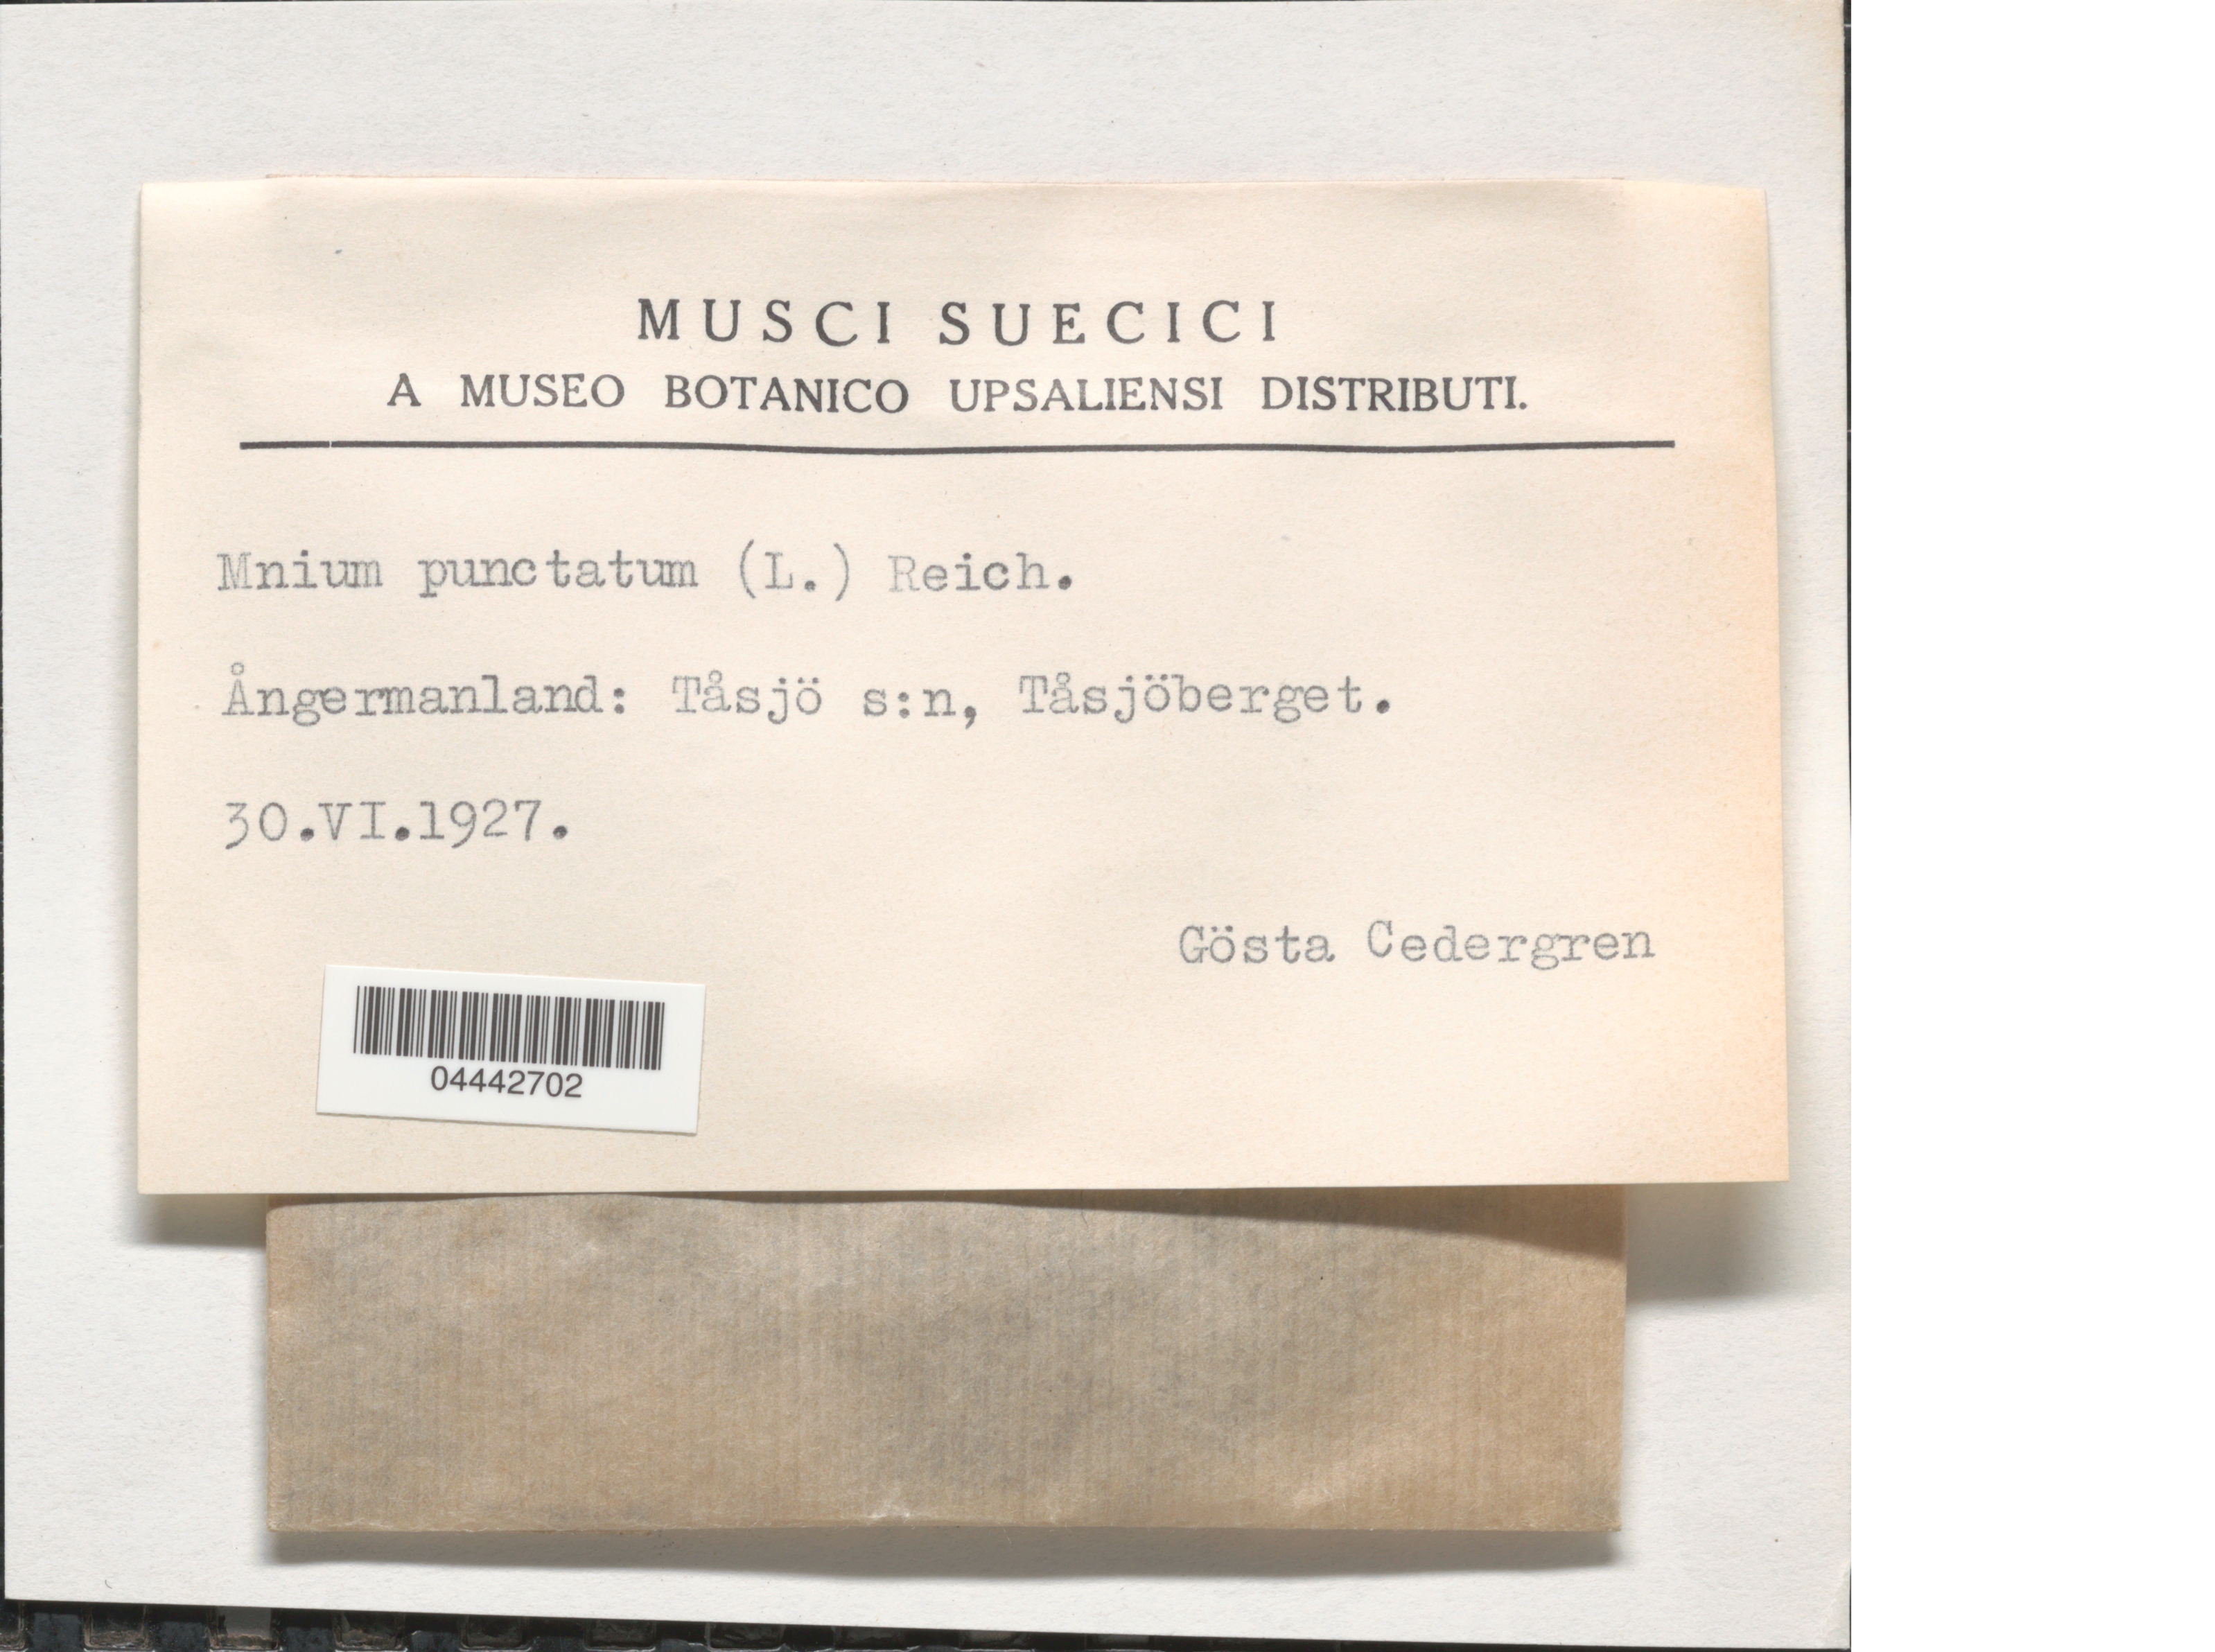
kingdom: Plantae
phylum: Bryophyta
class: Bryopsida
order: Bryales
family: Mniaceae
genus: Rhizomnium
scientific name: Rhizomnium punctatum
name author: (Hedw.) T.J. Kop.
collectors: G. Cedergren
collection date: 1927-06-30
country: Sweden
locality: Suecici. Ångermanland: Tåsjö s:n, Tåsjöberget.